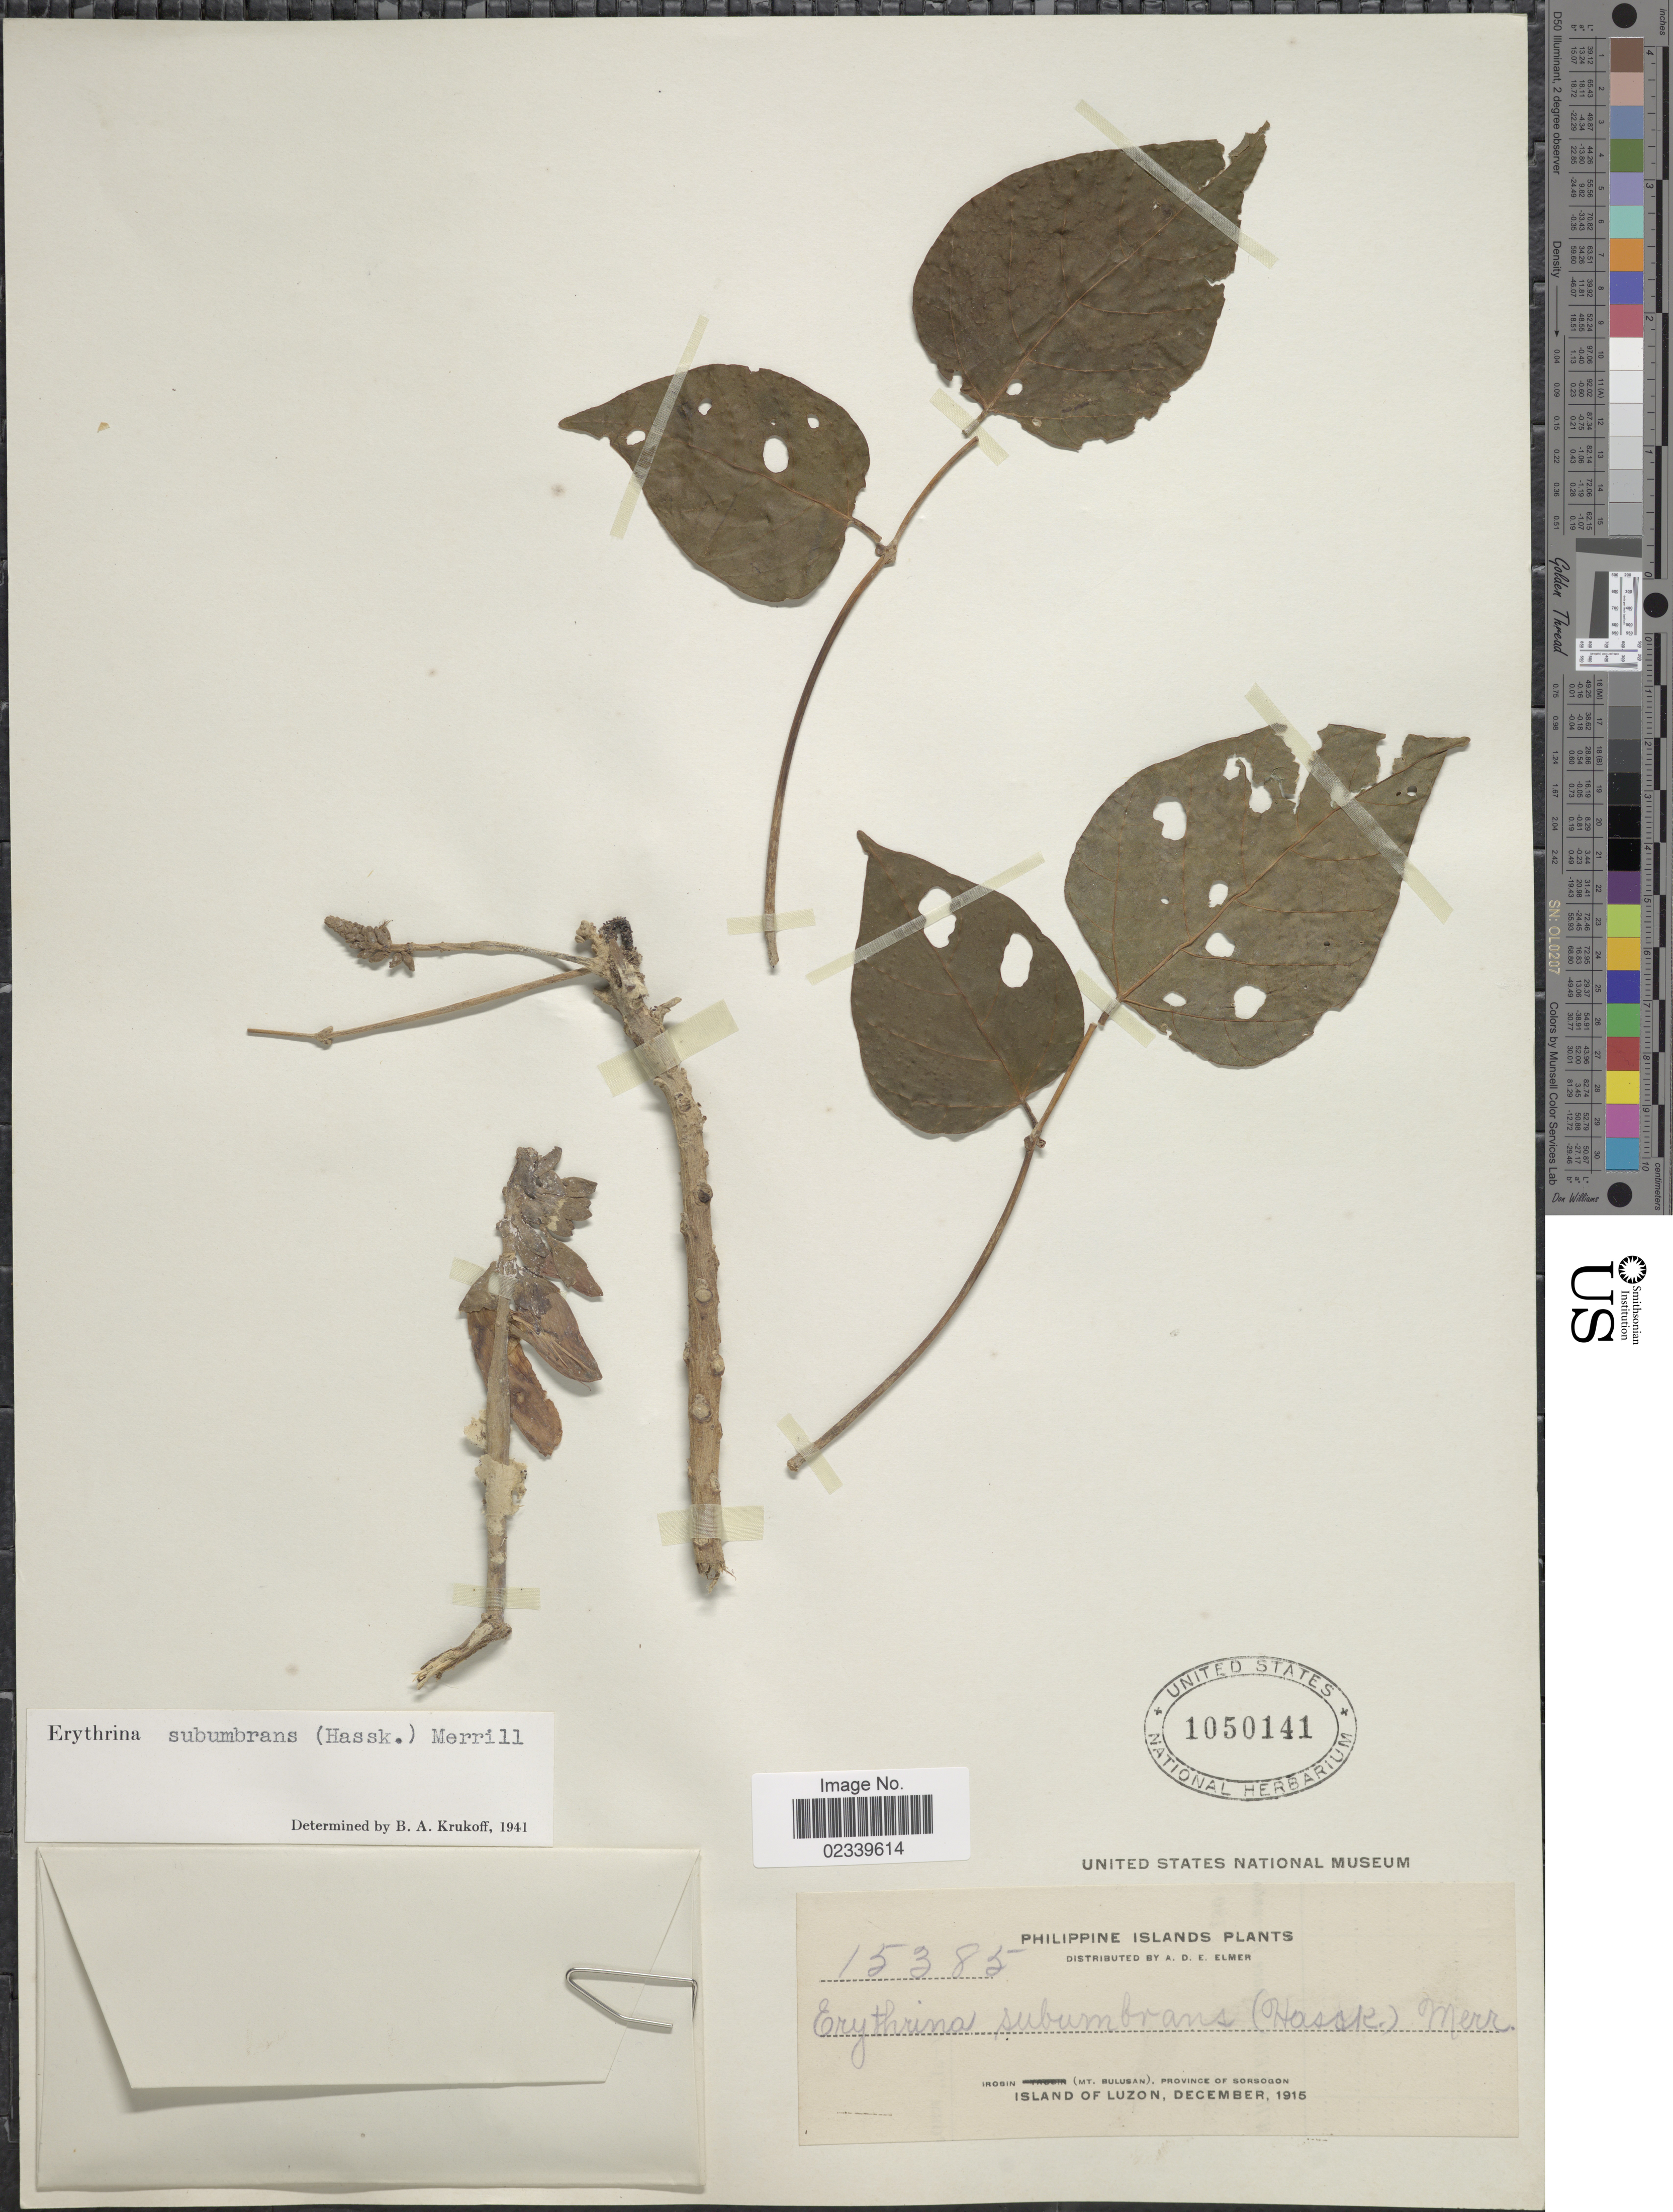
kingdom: Plantae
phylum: Tracheophyta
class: Magnoliopsida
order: Fabales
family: Fabaceae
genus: Erythrina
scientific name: Erythrina subumbrans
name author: (Hassk.) Merr.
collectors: A. D. E. Elmer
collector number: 15385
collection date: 1915-12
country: Philippines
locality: Irosin (Mt. Bulusan), Province of Sorsogon, Island of Luzon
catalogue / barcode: US 1050141